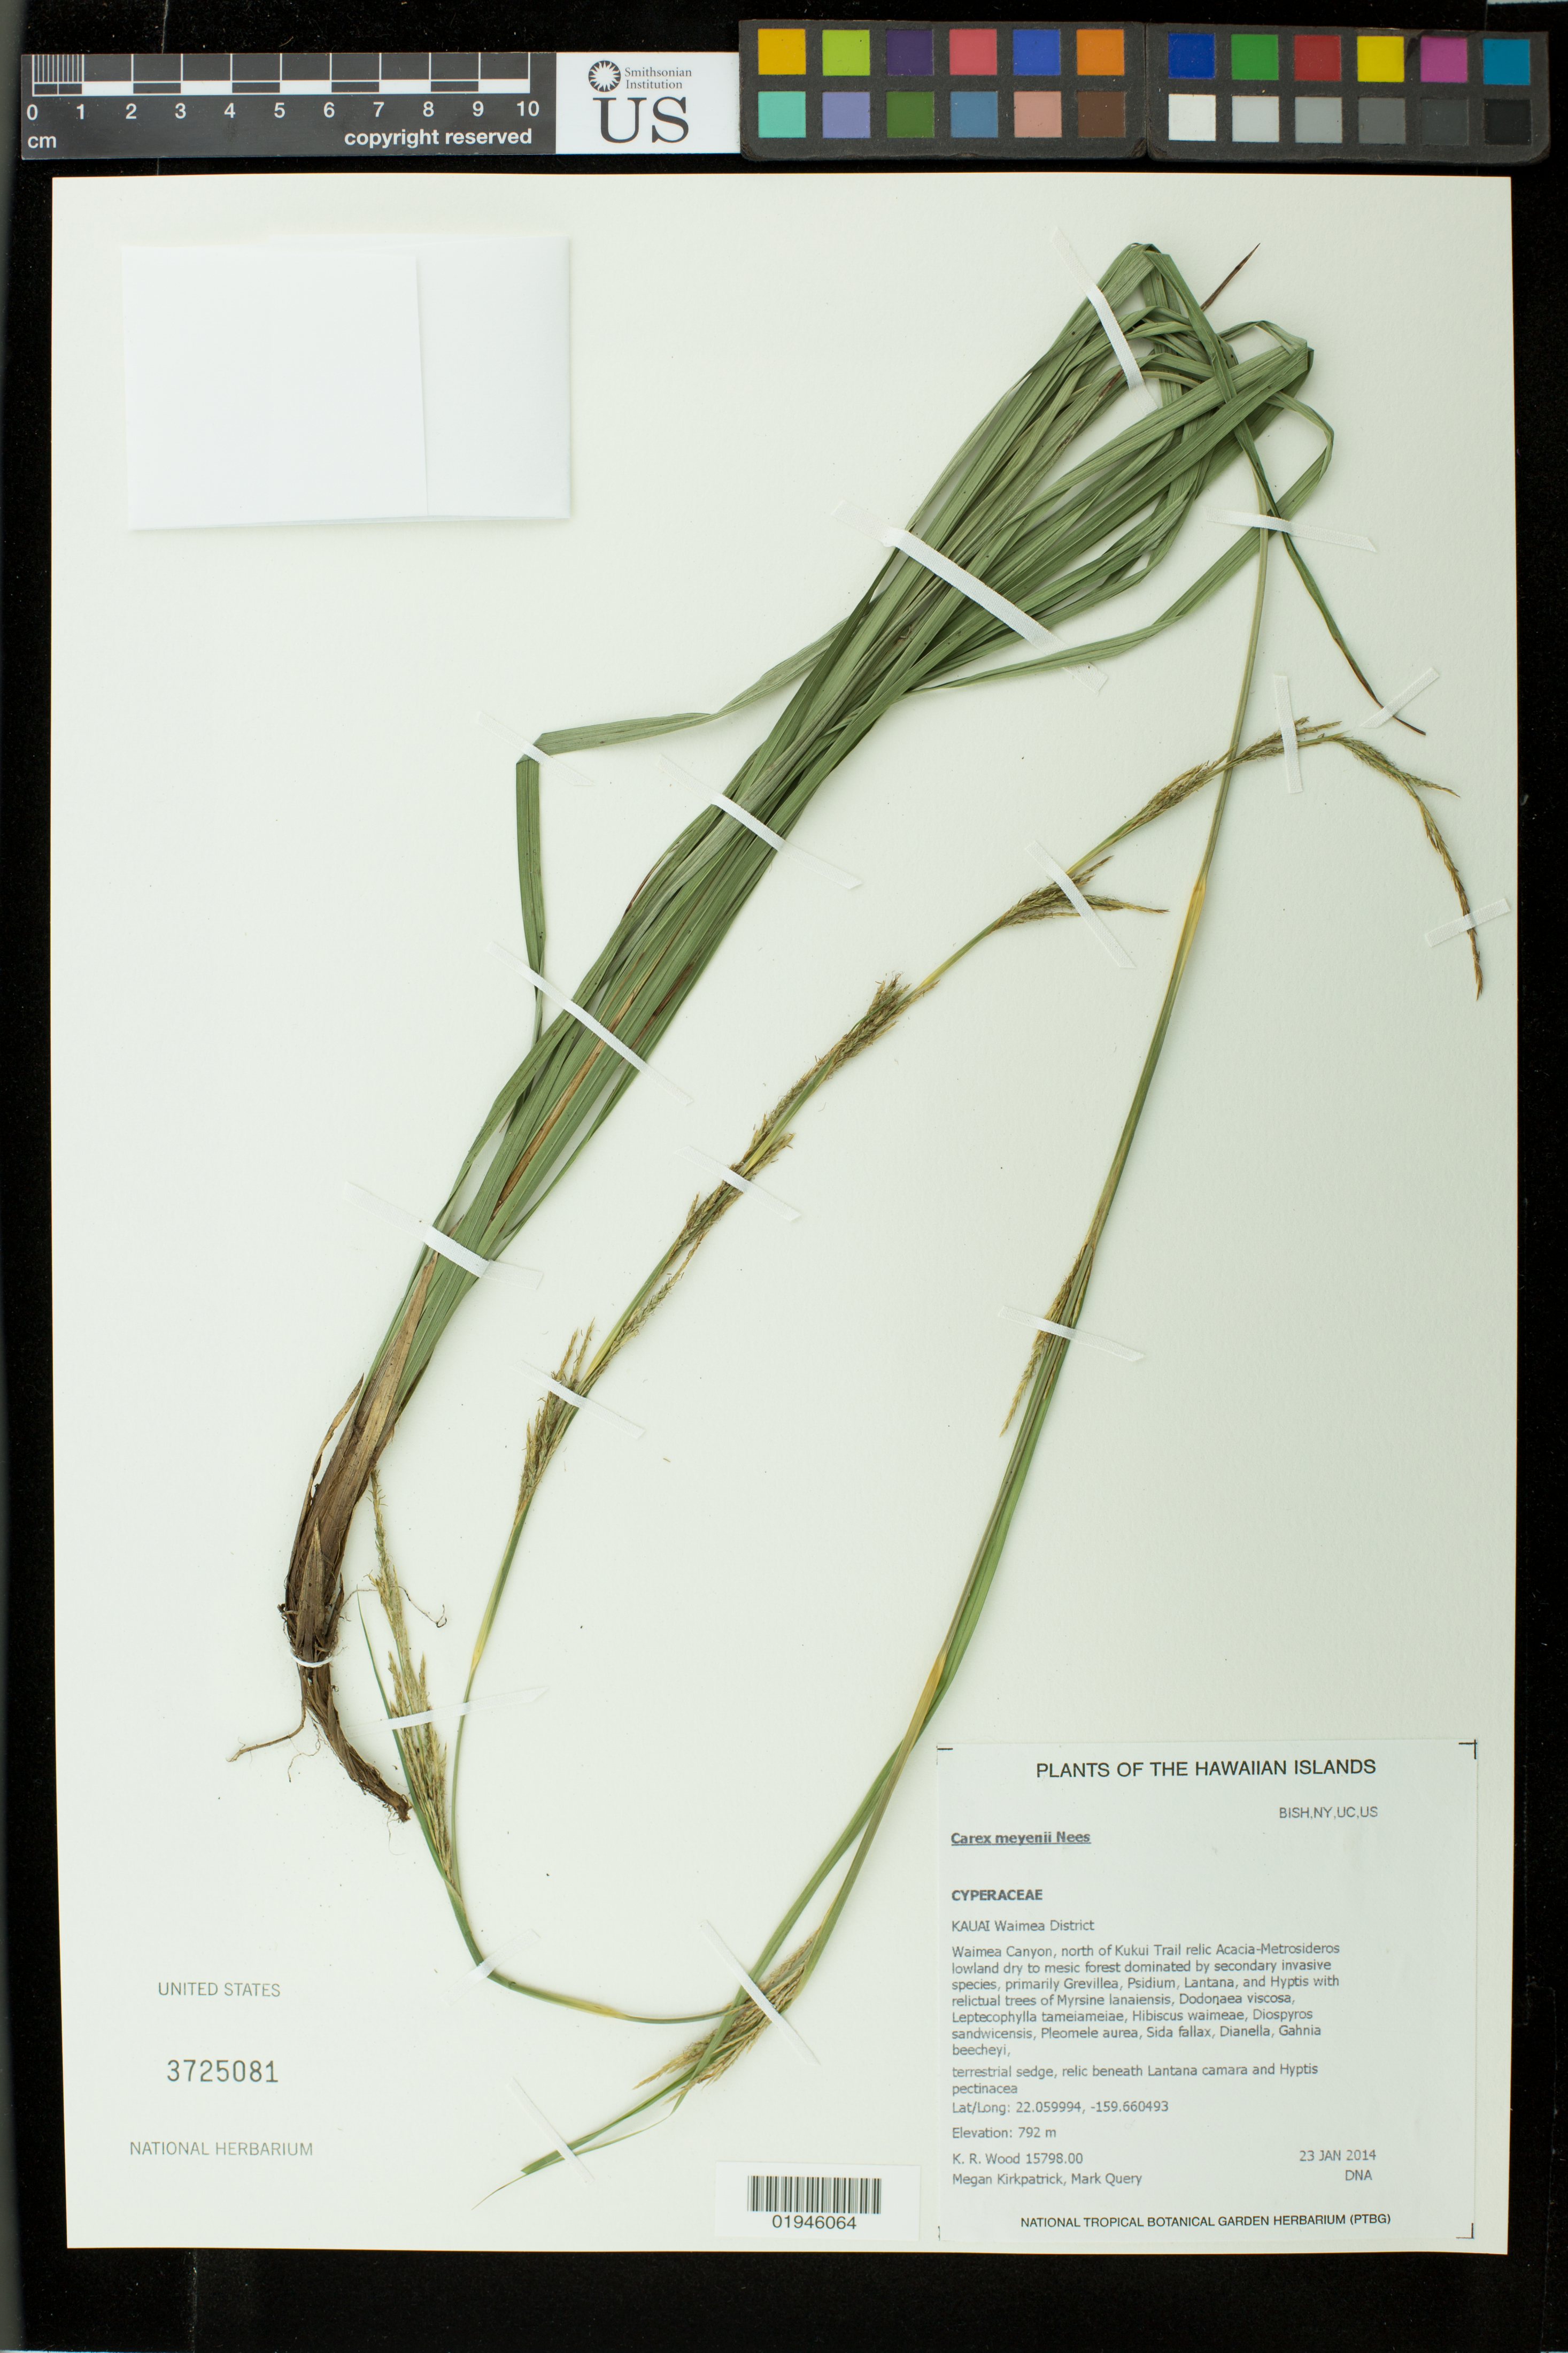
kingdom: Plantae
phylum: Tracheophyta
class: Liliopsida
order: Poales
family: Cyperaceae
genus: Carex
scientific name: Carex meyenii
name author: Nees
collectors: K. R. Wood, M. Kirkpatrick & M. Query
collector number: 15798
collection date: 2014-01-23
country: United States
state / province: Hawaii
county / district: Kauai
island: Kaua'i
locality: Waimea District, Waimea Canyon, north of Kukui Trail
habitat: Relic lowland dry to mesic forest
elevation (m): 792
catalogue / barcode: US 3725081